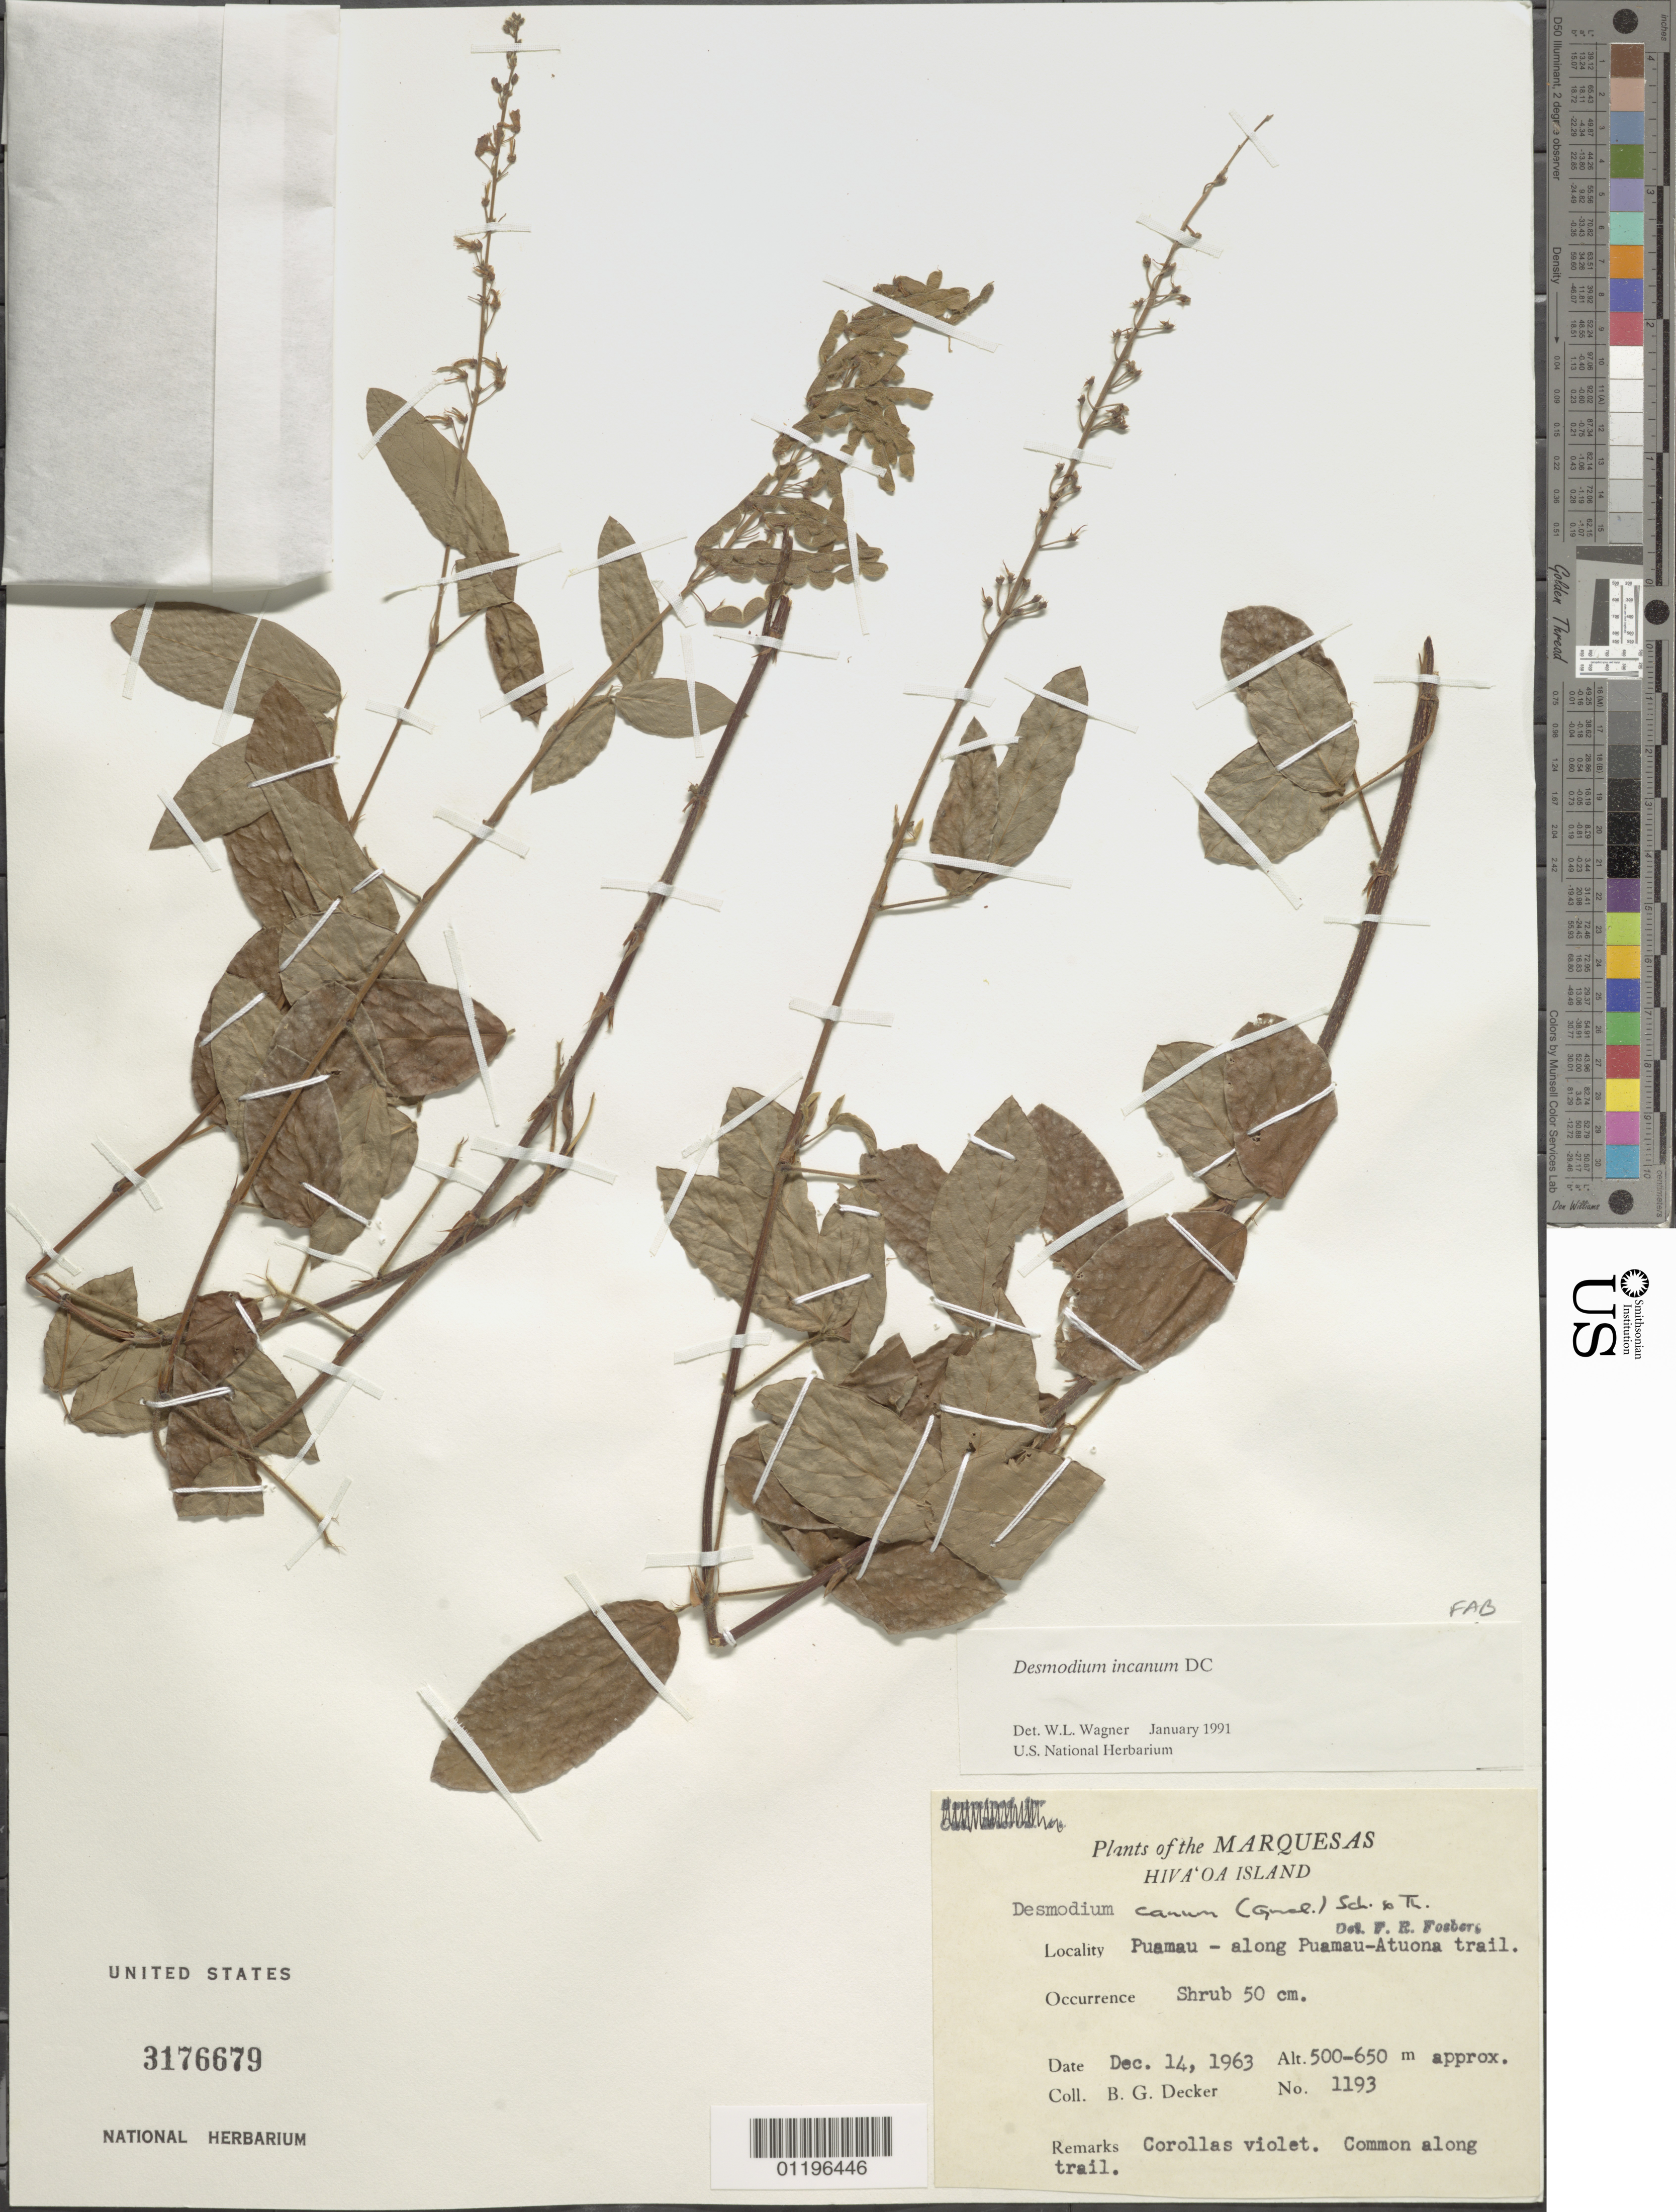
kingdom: Plantae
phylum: Tracheophyta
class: Magnoliopsida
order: Fabales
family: Fabaceae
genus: Desmodium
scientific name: Desmodium incanum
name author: (Sw.) DC.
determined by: Wagner, W. L., (BOT), Smithsonian Institution - National Museum of Natural History (UNITED STATES)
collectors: B. G. Decker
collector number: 1193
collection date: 1963-12-14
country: French Polynesia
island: Hiva Oa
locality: Puamau, along Puamau-Atuona Trail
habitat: Common along trail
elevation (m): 500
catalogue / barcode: US 3176679